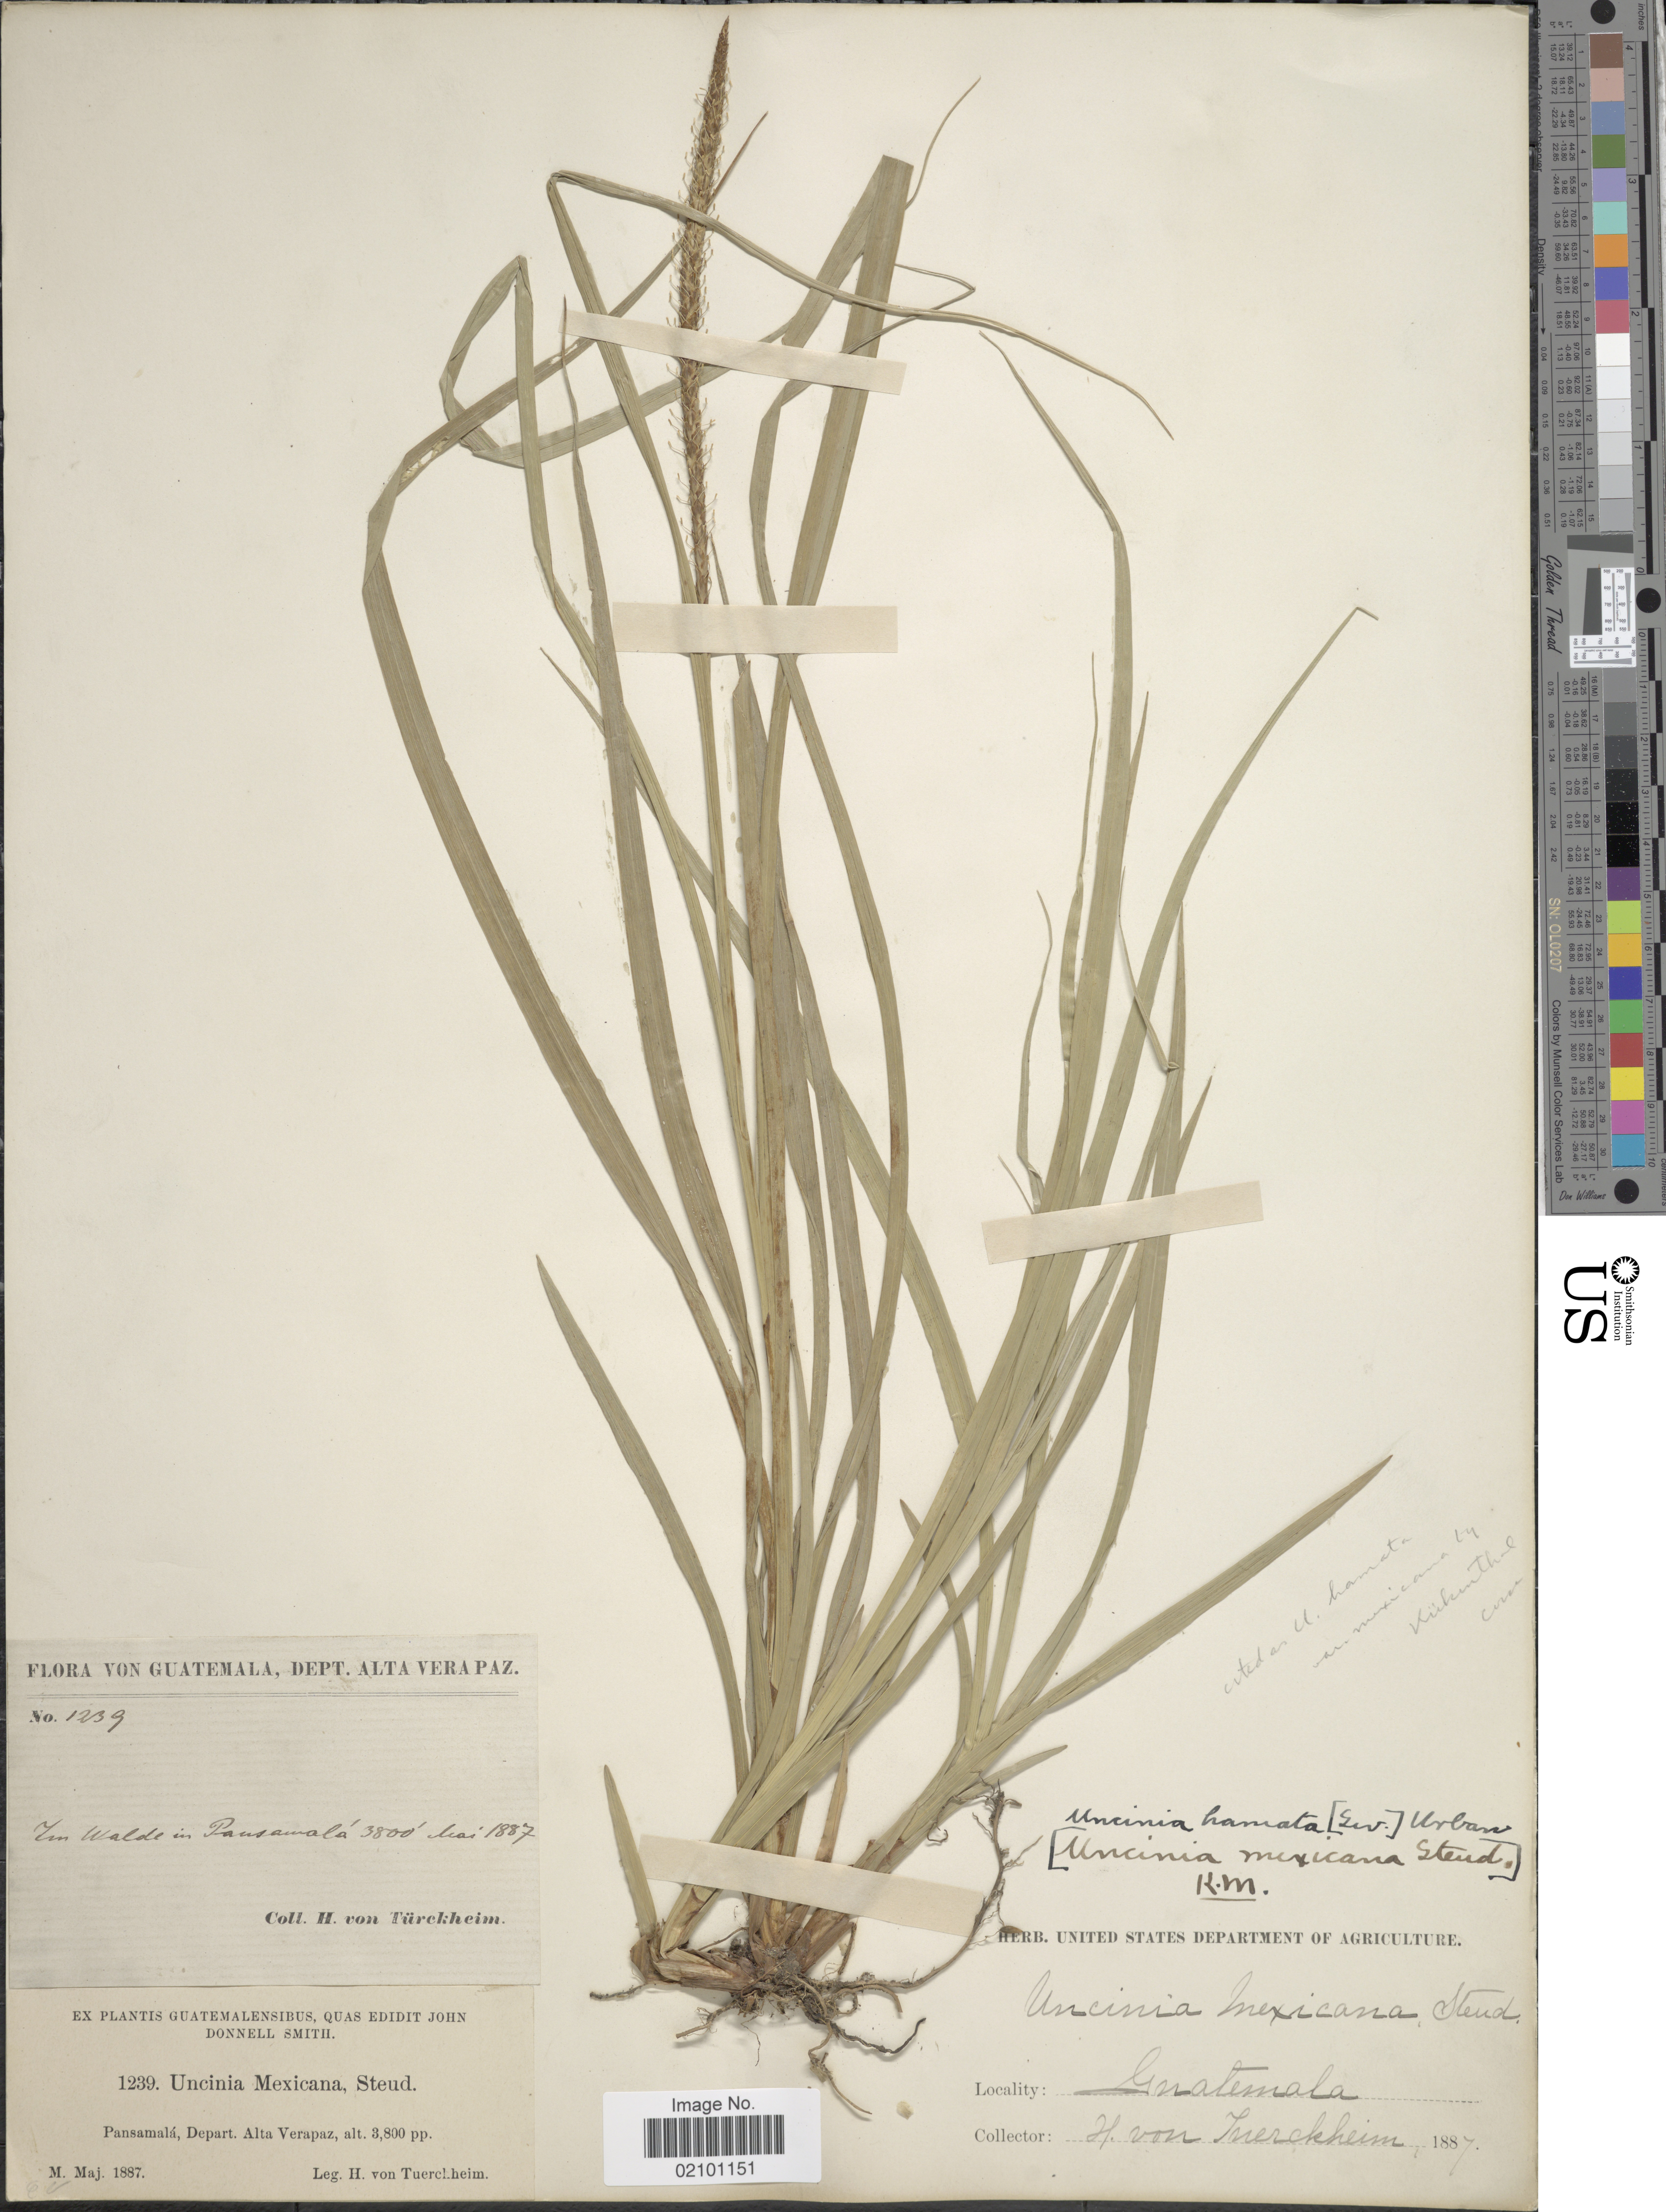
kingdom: Plantae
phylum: Tracheophyta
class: Liliopsida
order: Poales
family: Cyperaceae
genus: Carex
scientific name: Carex hamata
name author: Sw.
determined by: Jimnéz-Mejias, Pedro, (UPOS), Universidad Pablo de Olavide (SPAIN)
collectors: H. von Türckheim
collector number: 1239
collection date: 1887-05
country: Guatemala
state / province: Alta Verapaz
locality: Pansamala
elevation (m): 1158